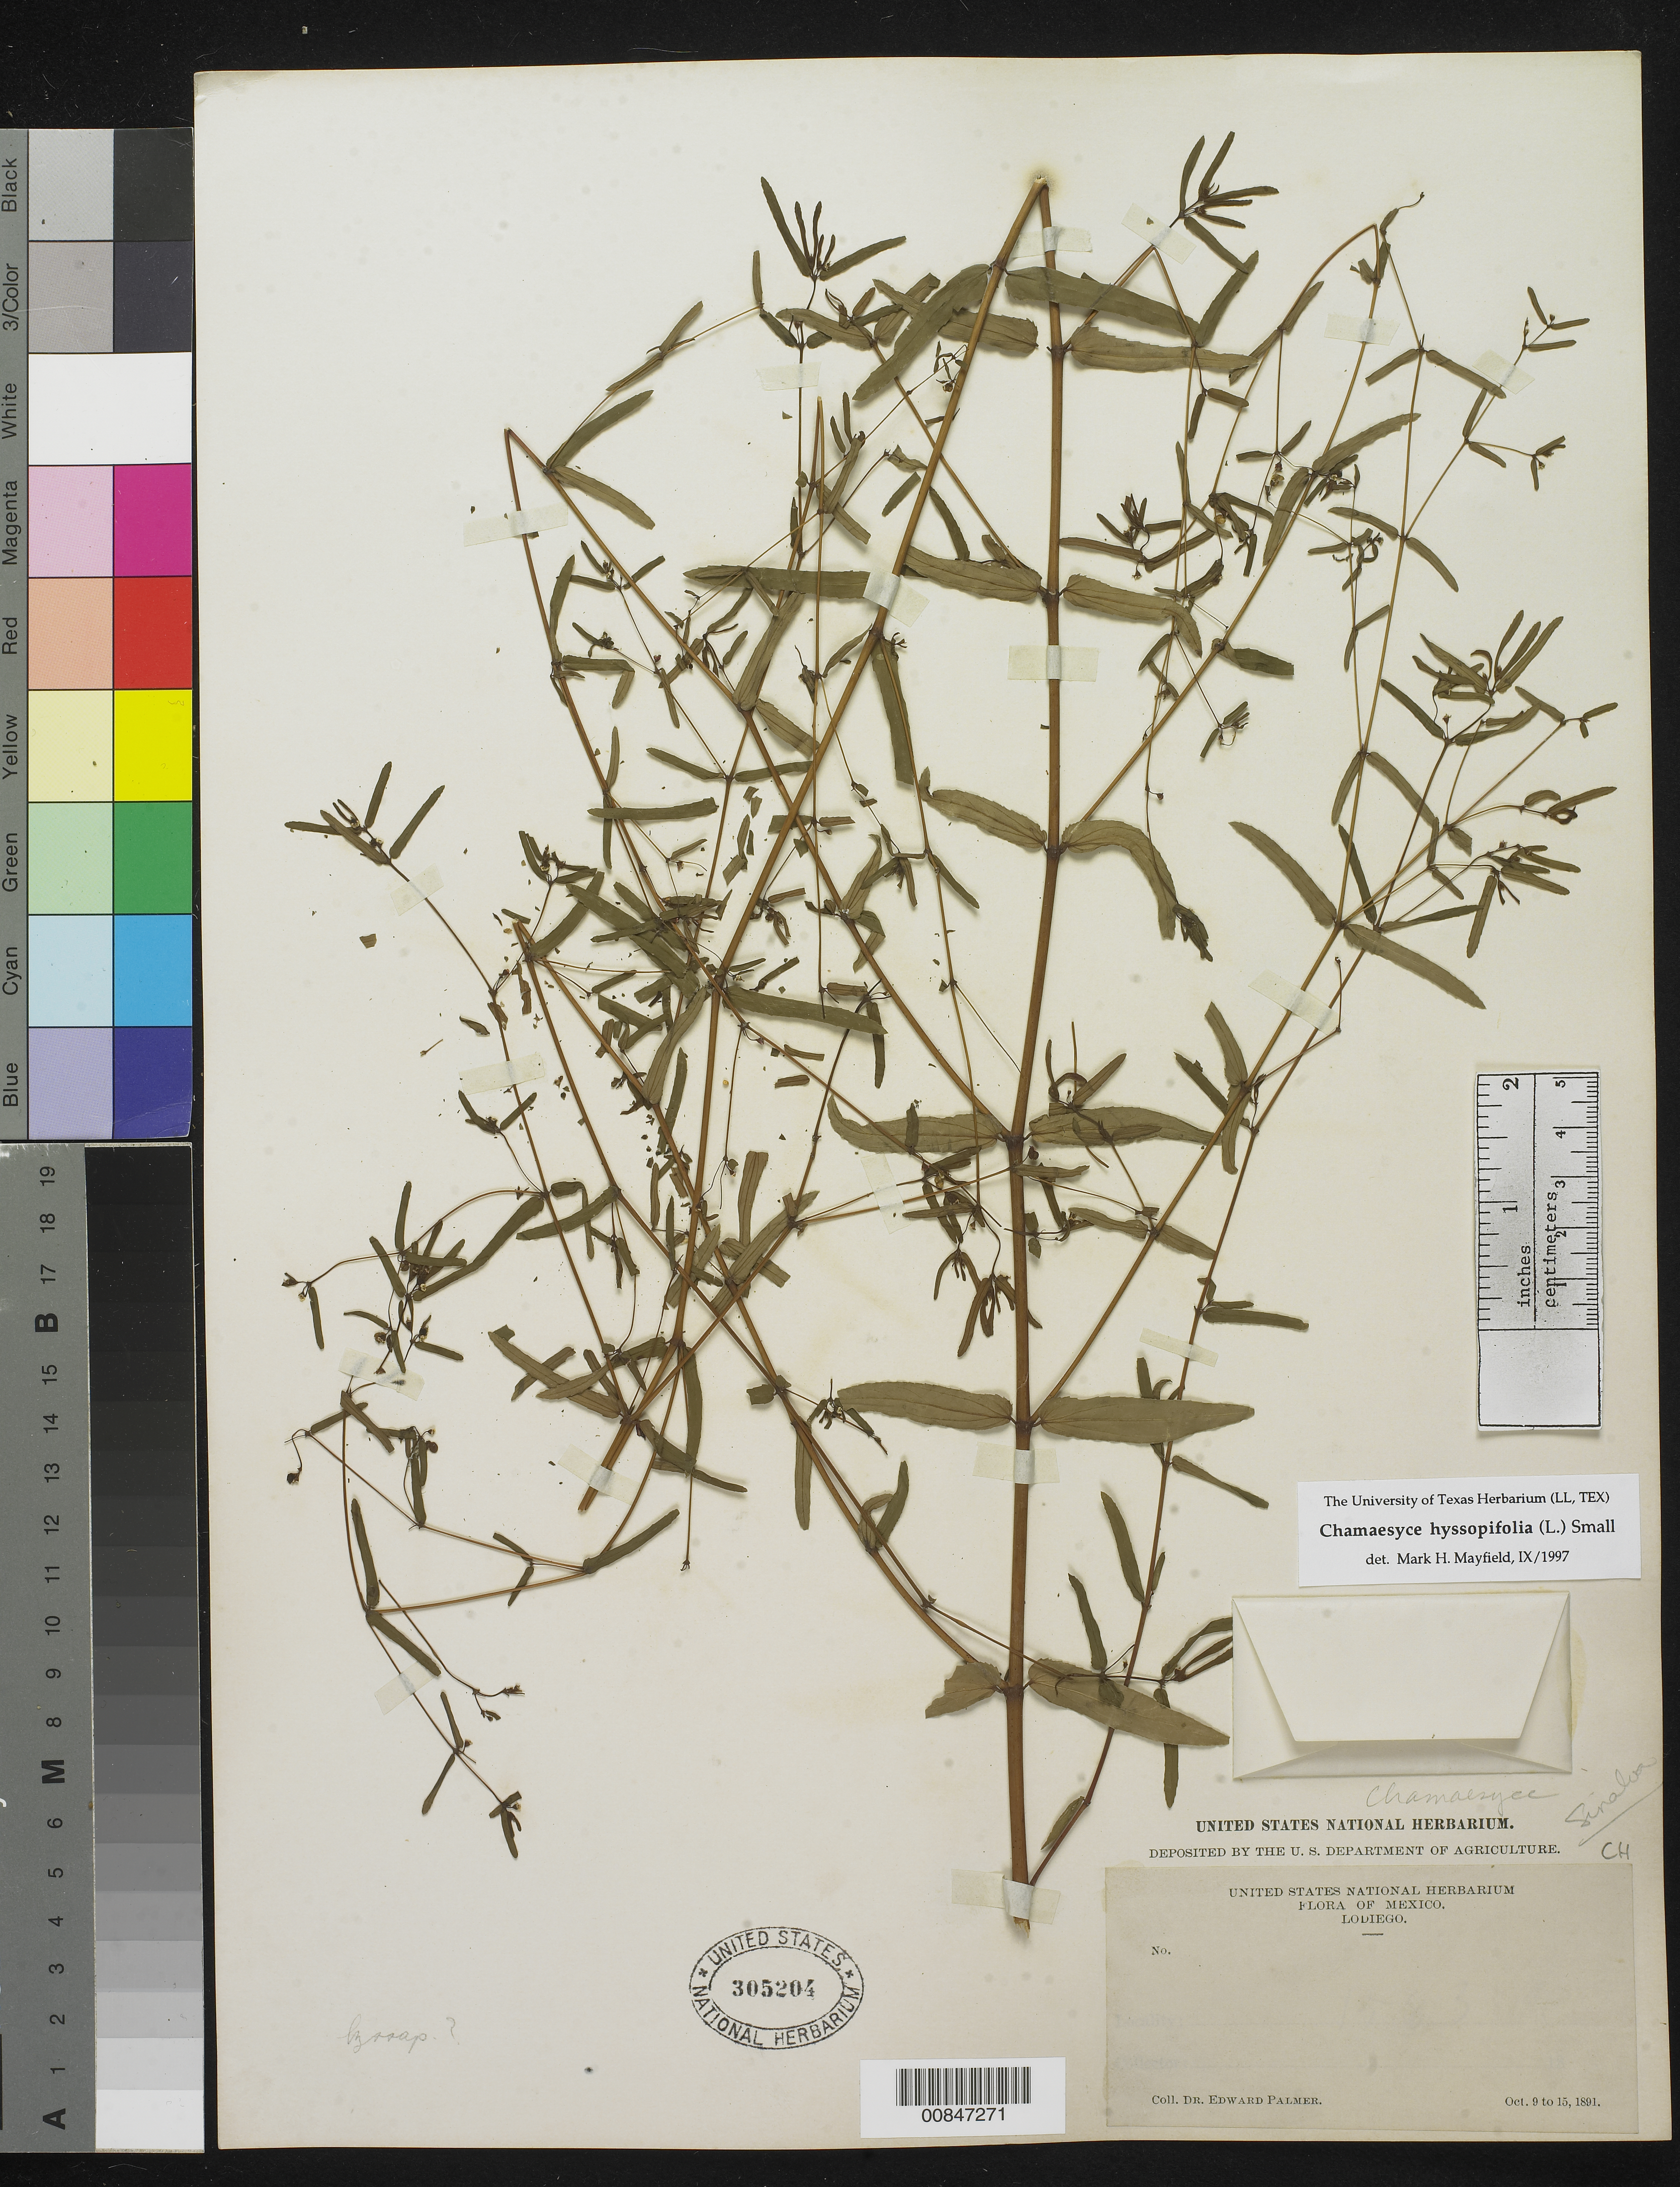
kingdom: Plantae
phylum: Tracheophyta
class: Magnoliopsida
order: Malpighiales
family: Euphorbiaceae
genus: Euphorbia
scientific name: Euphorbia hyssopifolia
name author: L.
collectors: E. Palmer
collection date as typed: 09 Oct 1891 to 15 Oct 1891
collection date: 1891-10-09/1891-10-15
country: Mexico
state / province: Sinaloa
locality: Lodiego, Sinaloa.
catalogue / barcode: US 305204